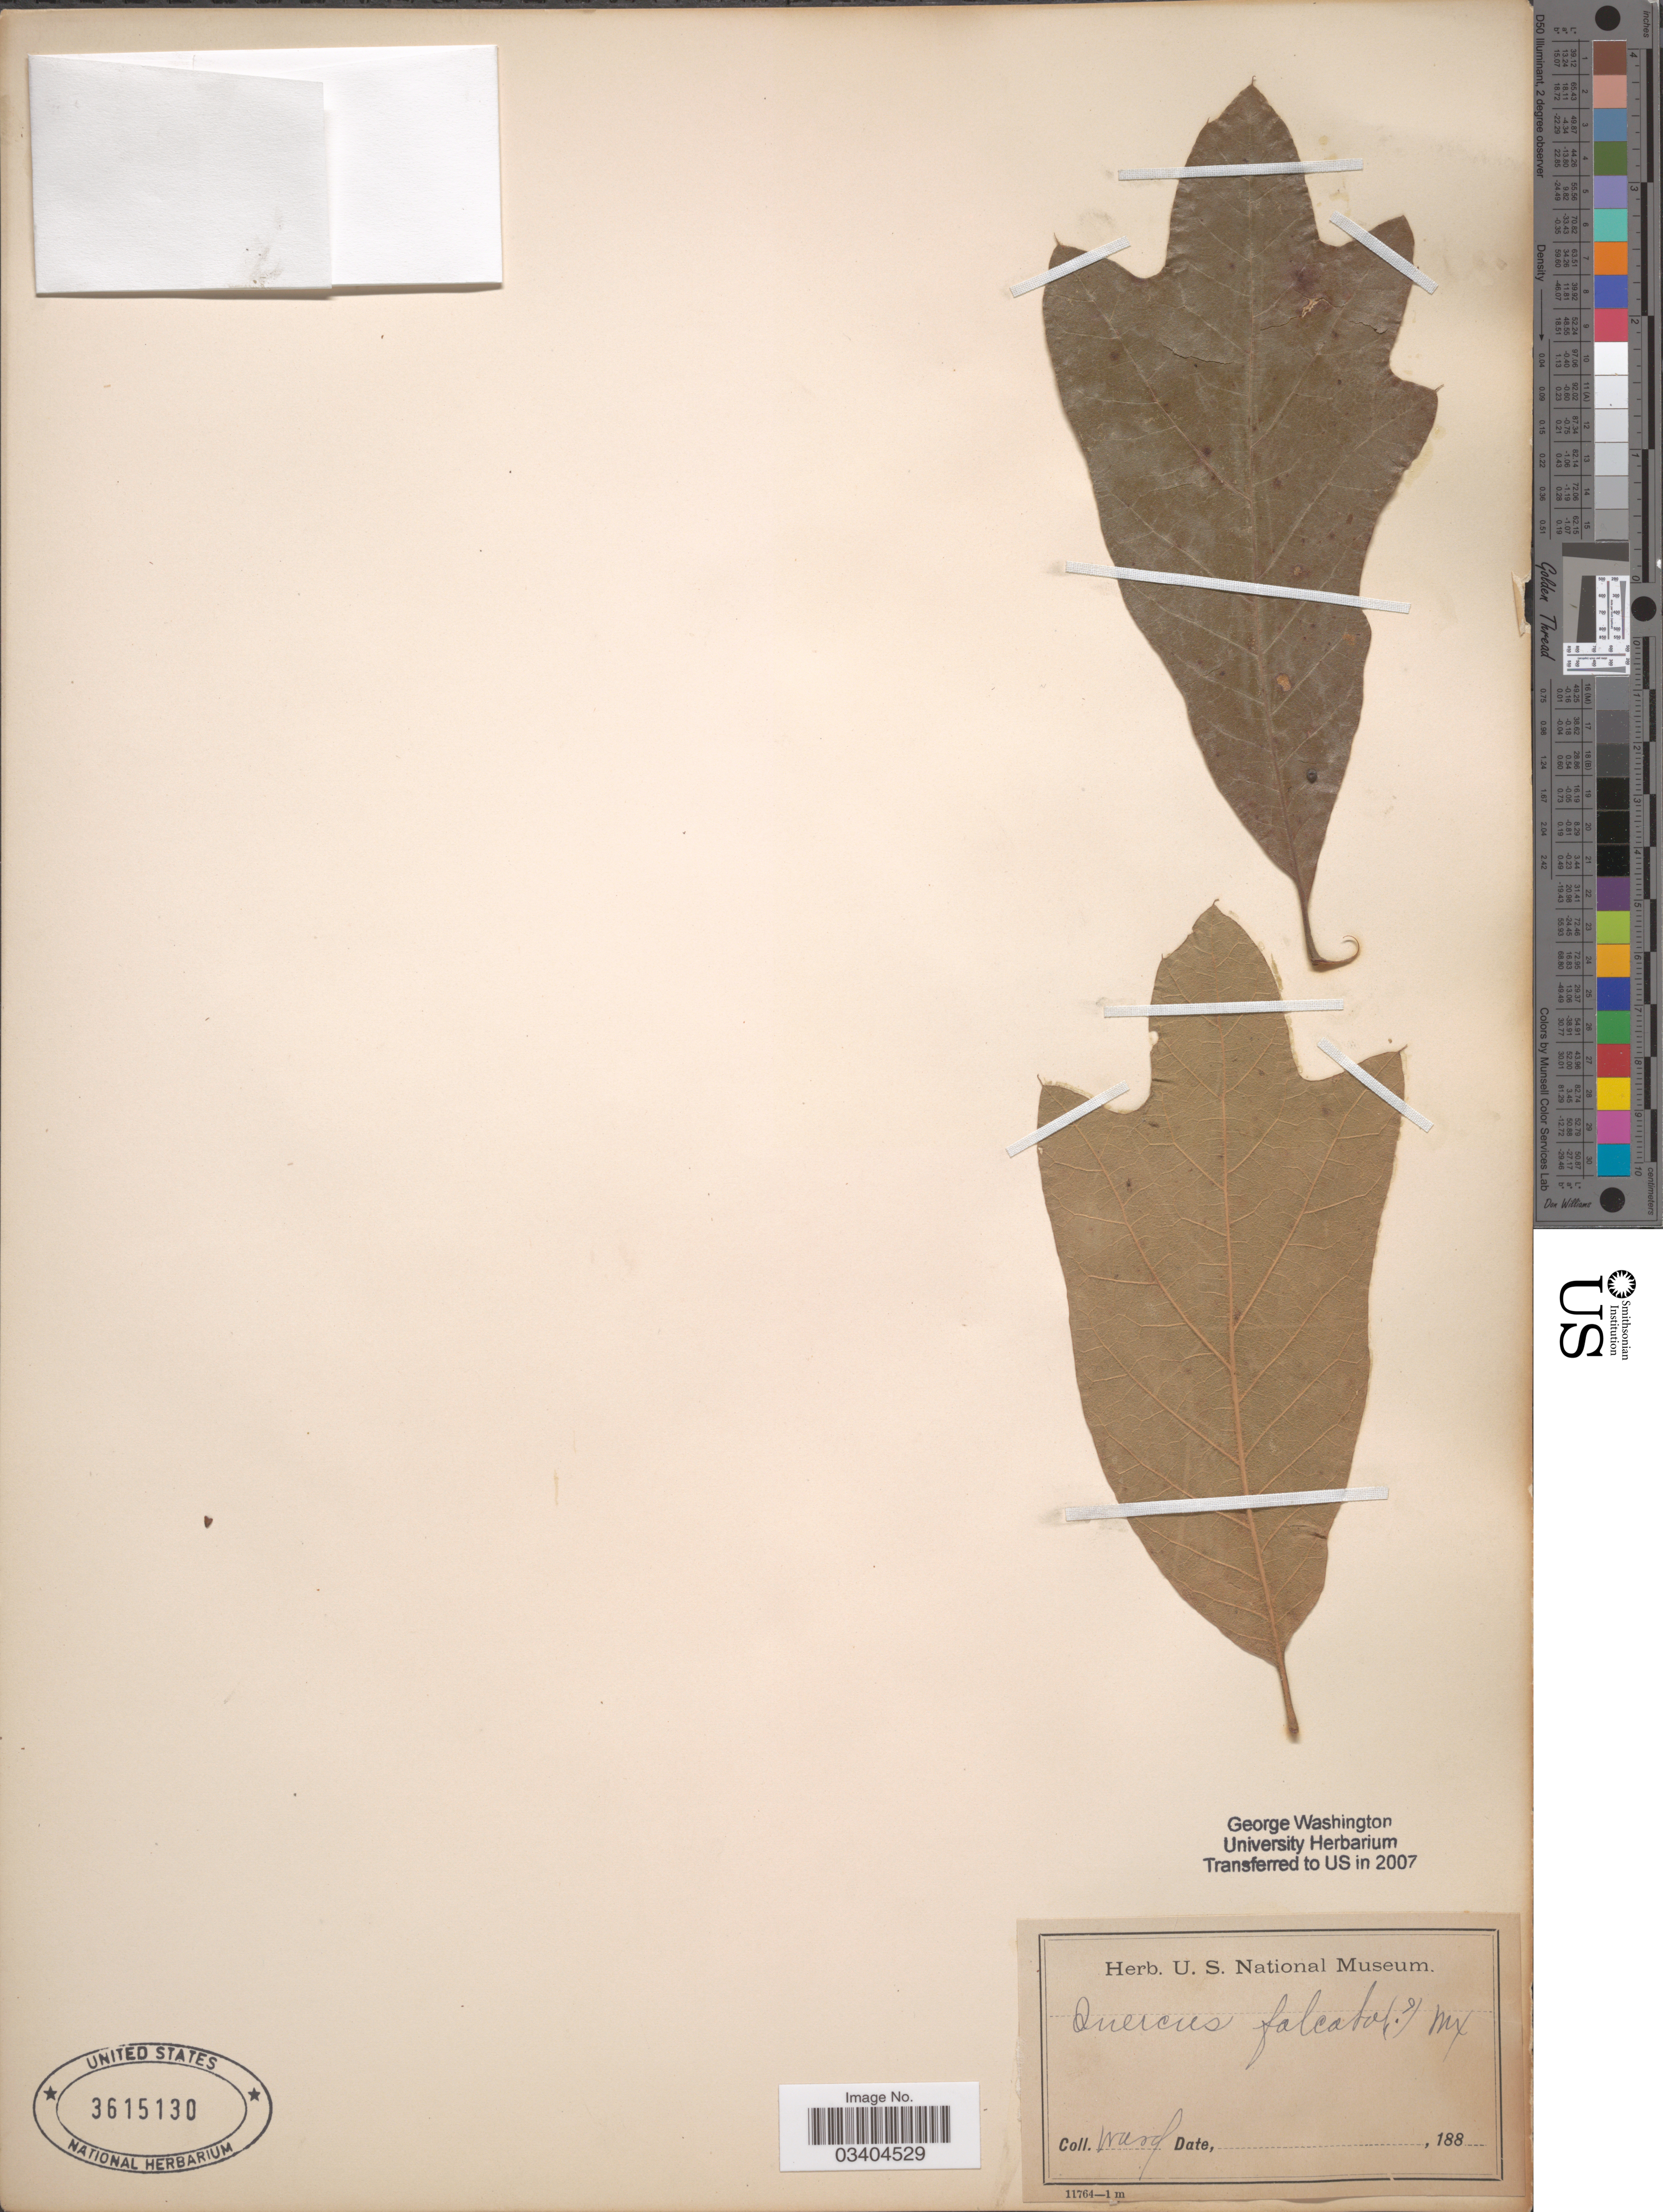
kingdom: Plantae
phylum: Tracheophyta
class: Magnoliopsida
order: Fagales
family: Fagaceae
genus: Quercus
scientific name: Quercus falcata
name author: Michx.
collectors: -- Ward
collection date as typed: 188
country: United States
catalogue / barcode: US 3615130